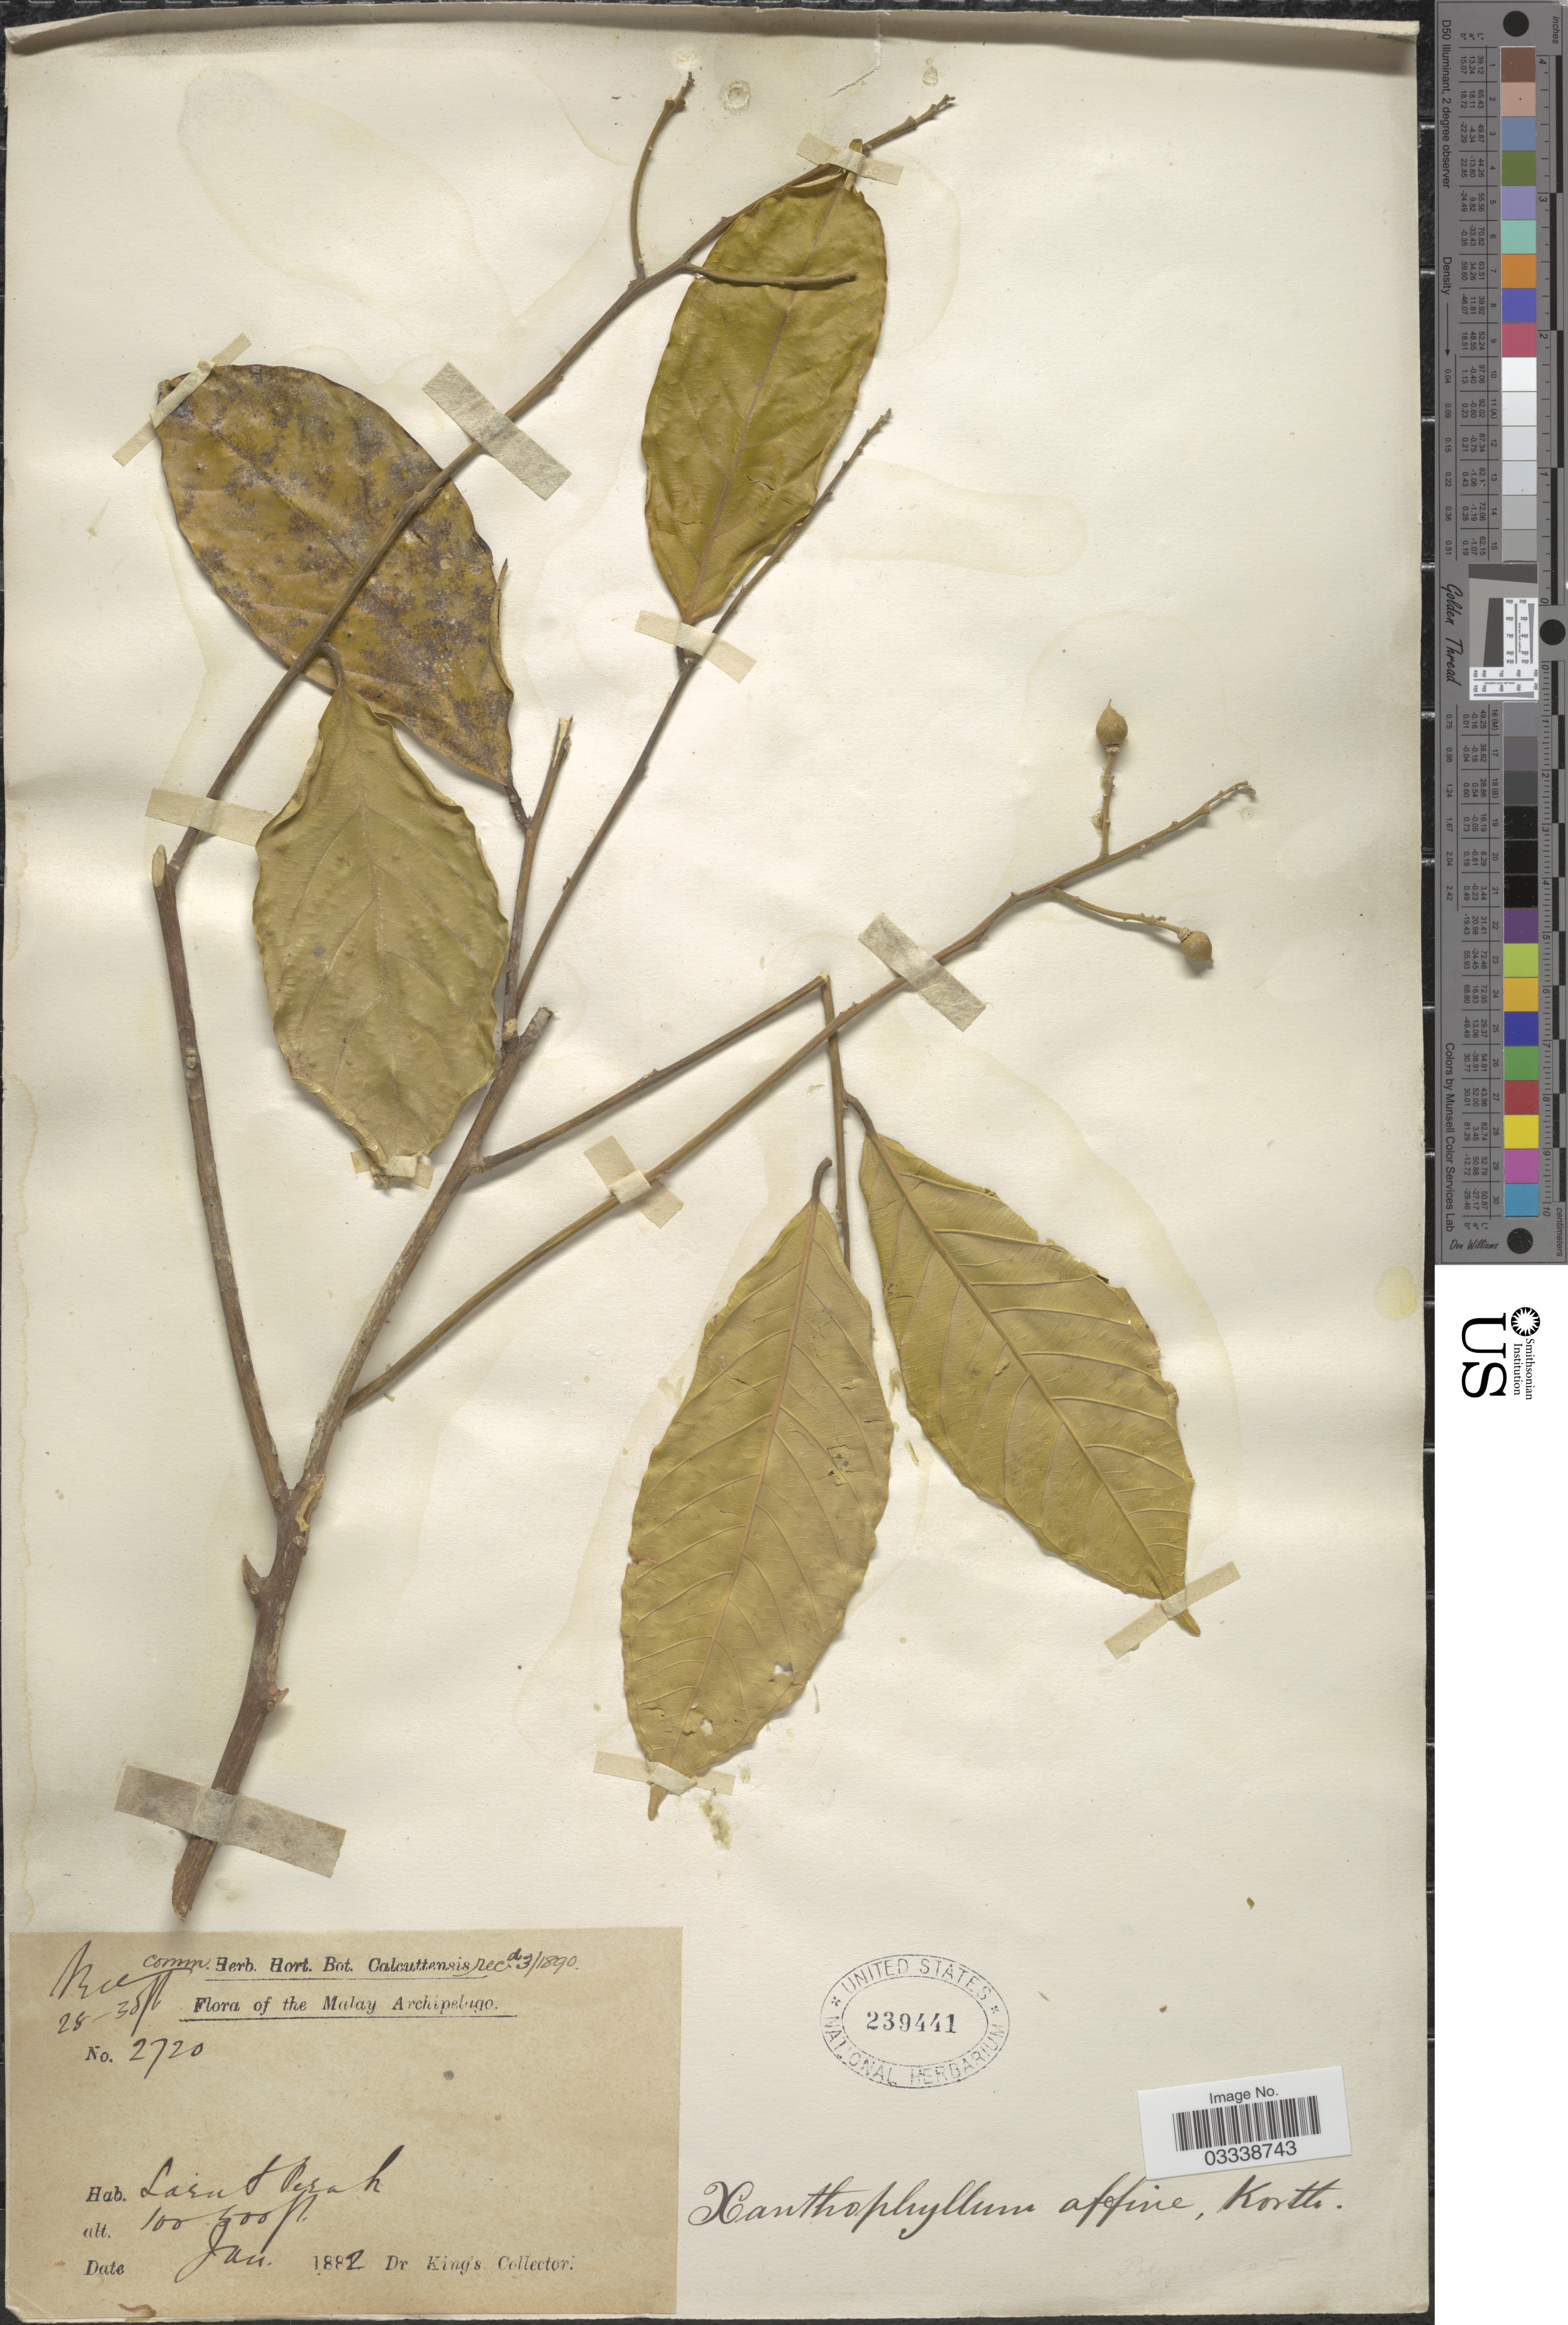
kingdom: Plantae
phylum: Tracheophyta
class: Magnoliopsida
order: Fabales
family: Polygalaceae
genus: Xanthophyllum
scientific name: Xanthophyllum affine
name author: Korth. ex Miq.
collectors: Dr. King's collector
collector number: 2720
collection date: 1882-01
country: Malaysia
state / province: Perak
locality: Malay Archipelago. Larut Perak.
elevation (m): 30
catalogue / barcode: US 239441